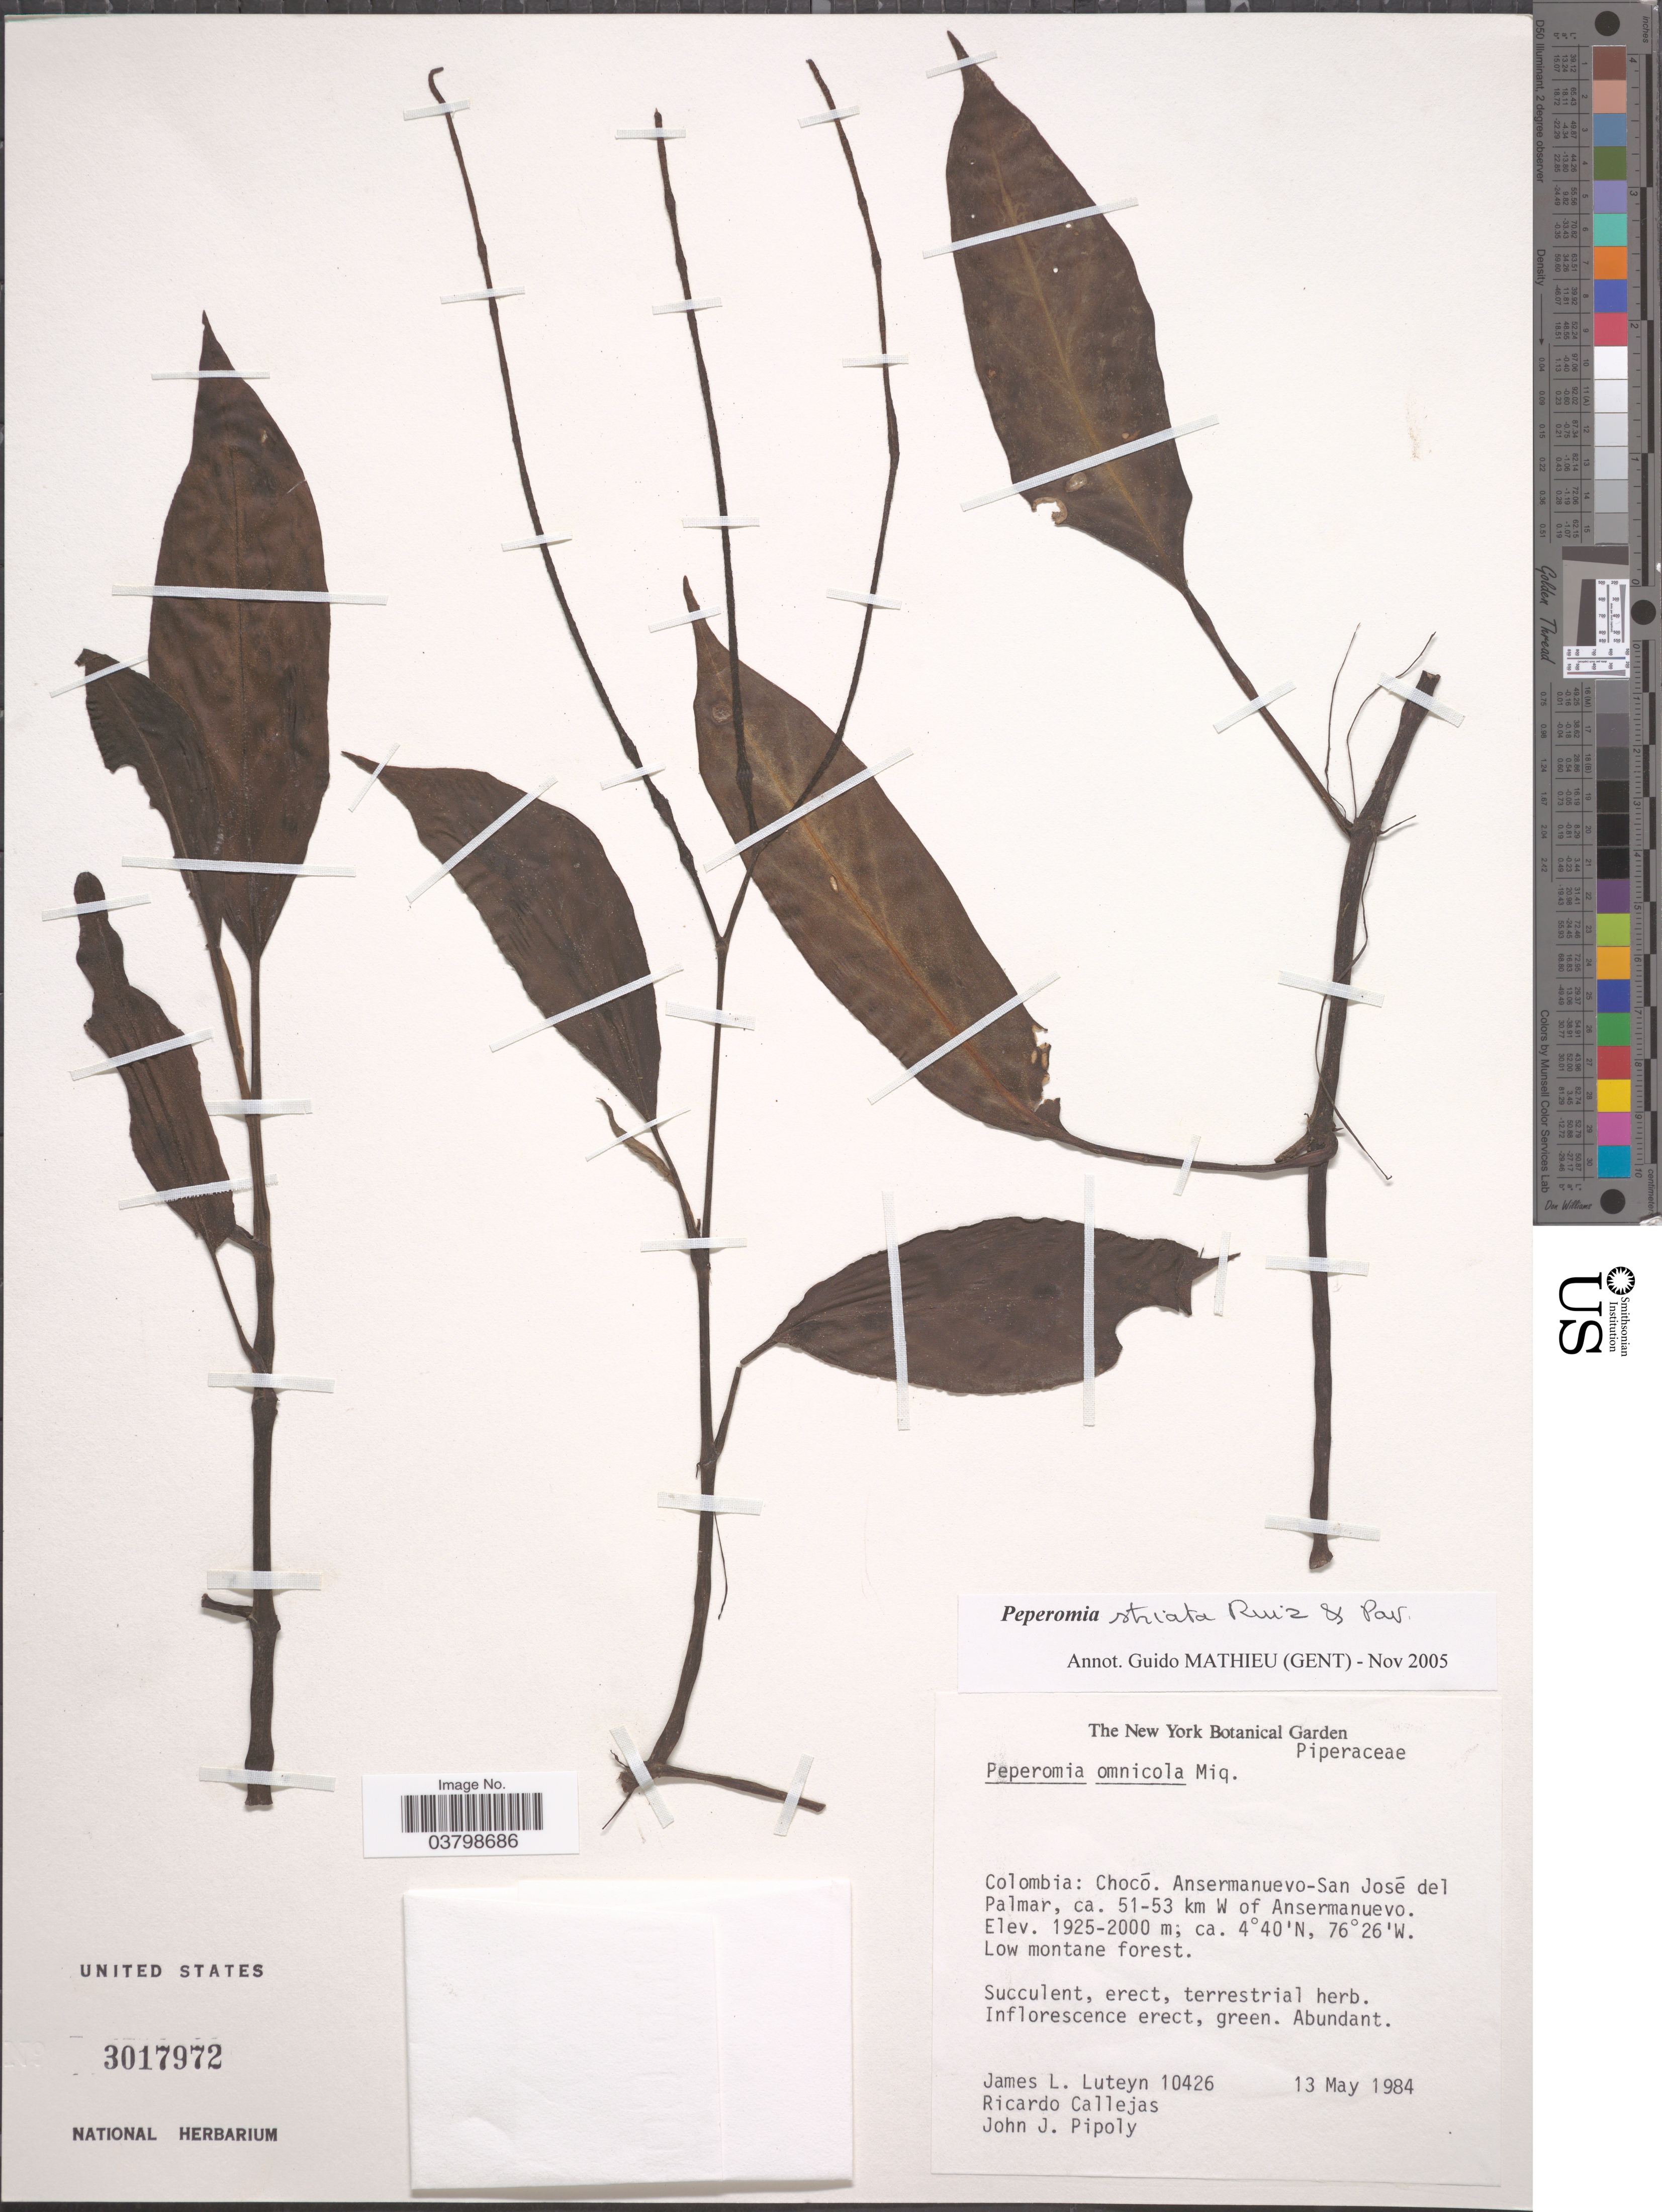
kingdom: Plantae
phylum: Tracheophyta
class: Magnoliopsida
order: Piperales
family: Piperaceae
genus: Peperomia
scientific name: Peperomia striata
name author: Ruiz & Pav.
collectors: J. L. Luteyn, R. Callejas & J. J. Pipoly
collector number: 10426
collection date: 1984-05-13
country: Colombia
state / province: Chocó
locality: Ansermanuevo-San José del Palmar, ca. 51-53 km W of Ansermanuevo.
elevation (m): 1925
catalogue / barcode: US 3017972